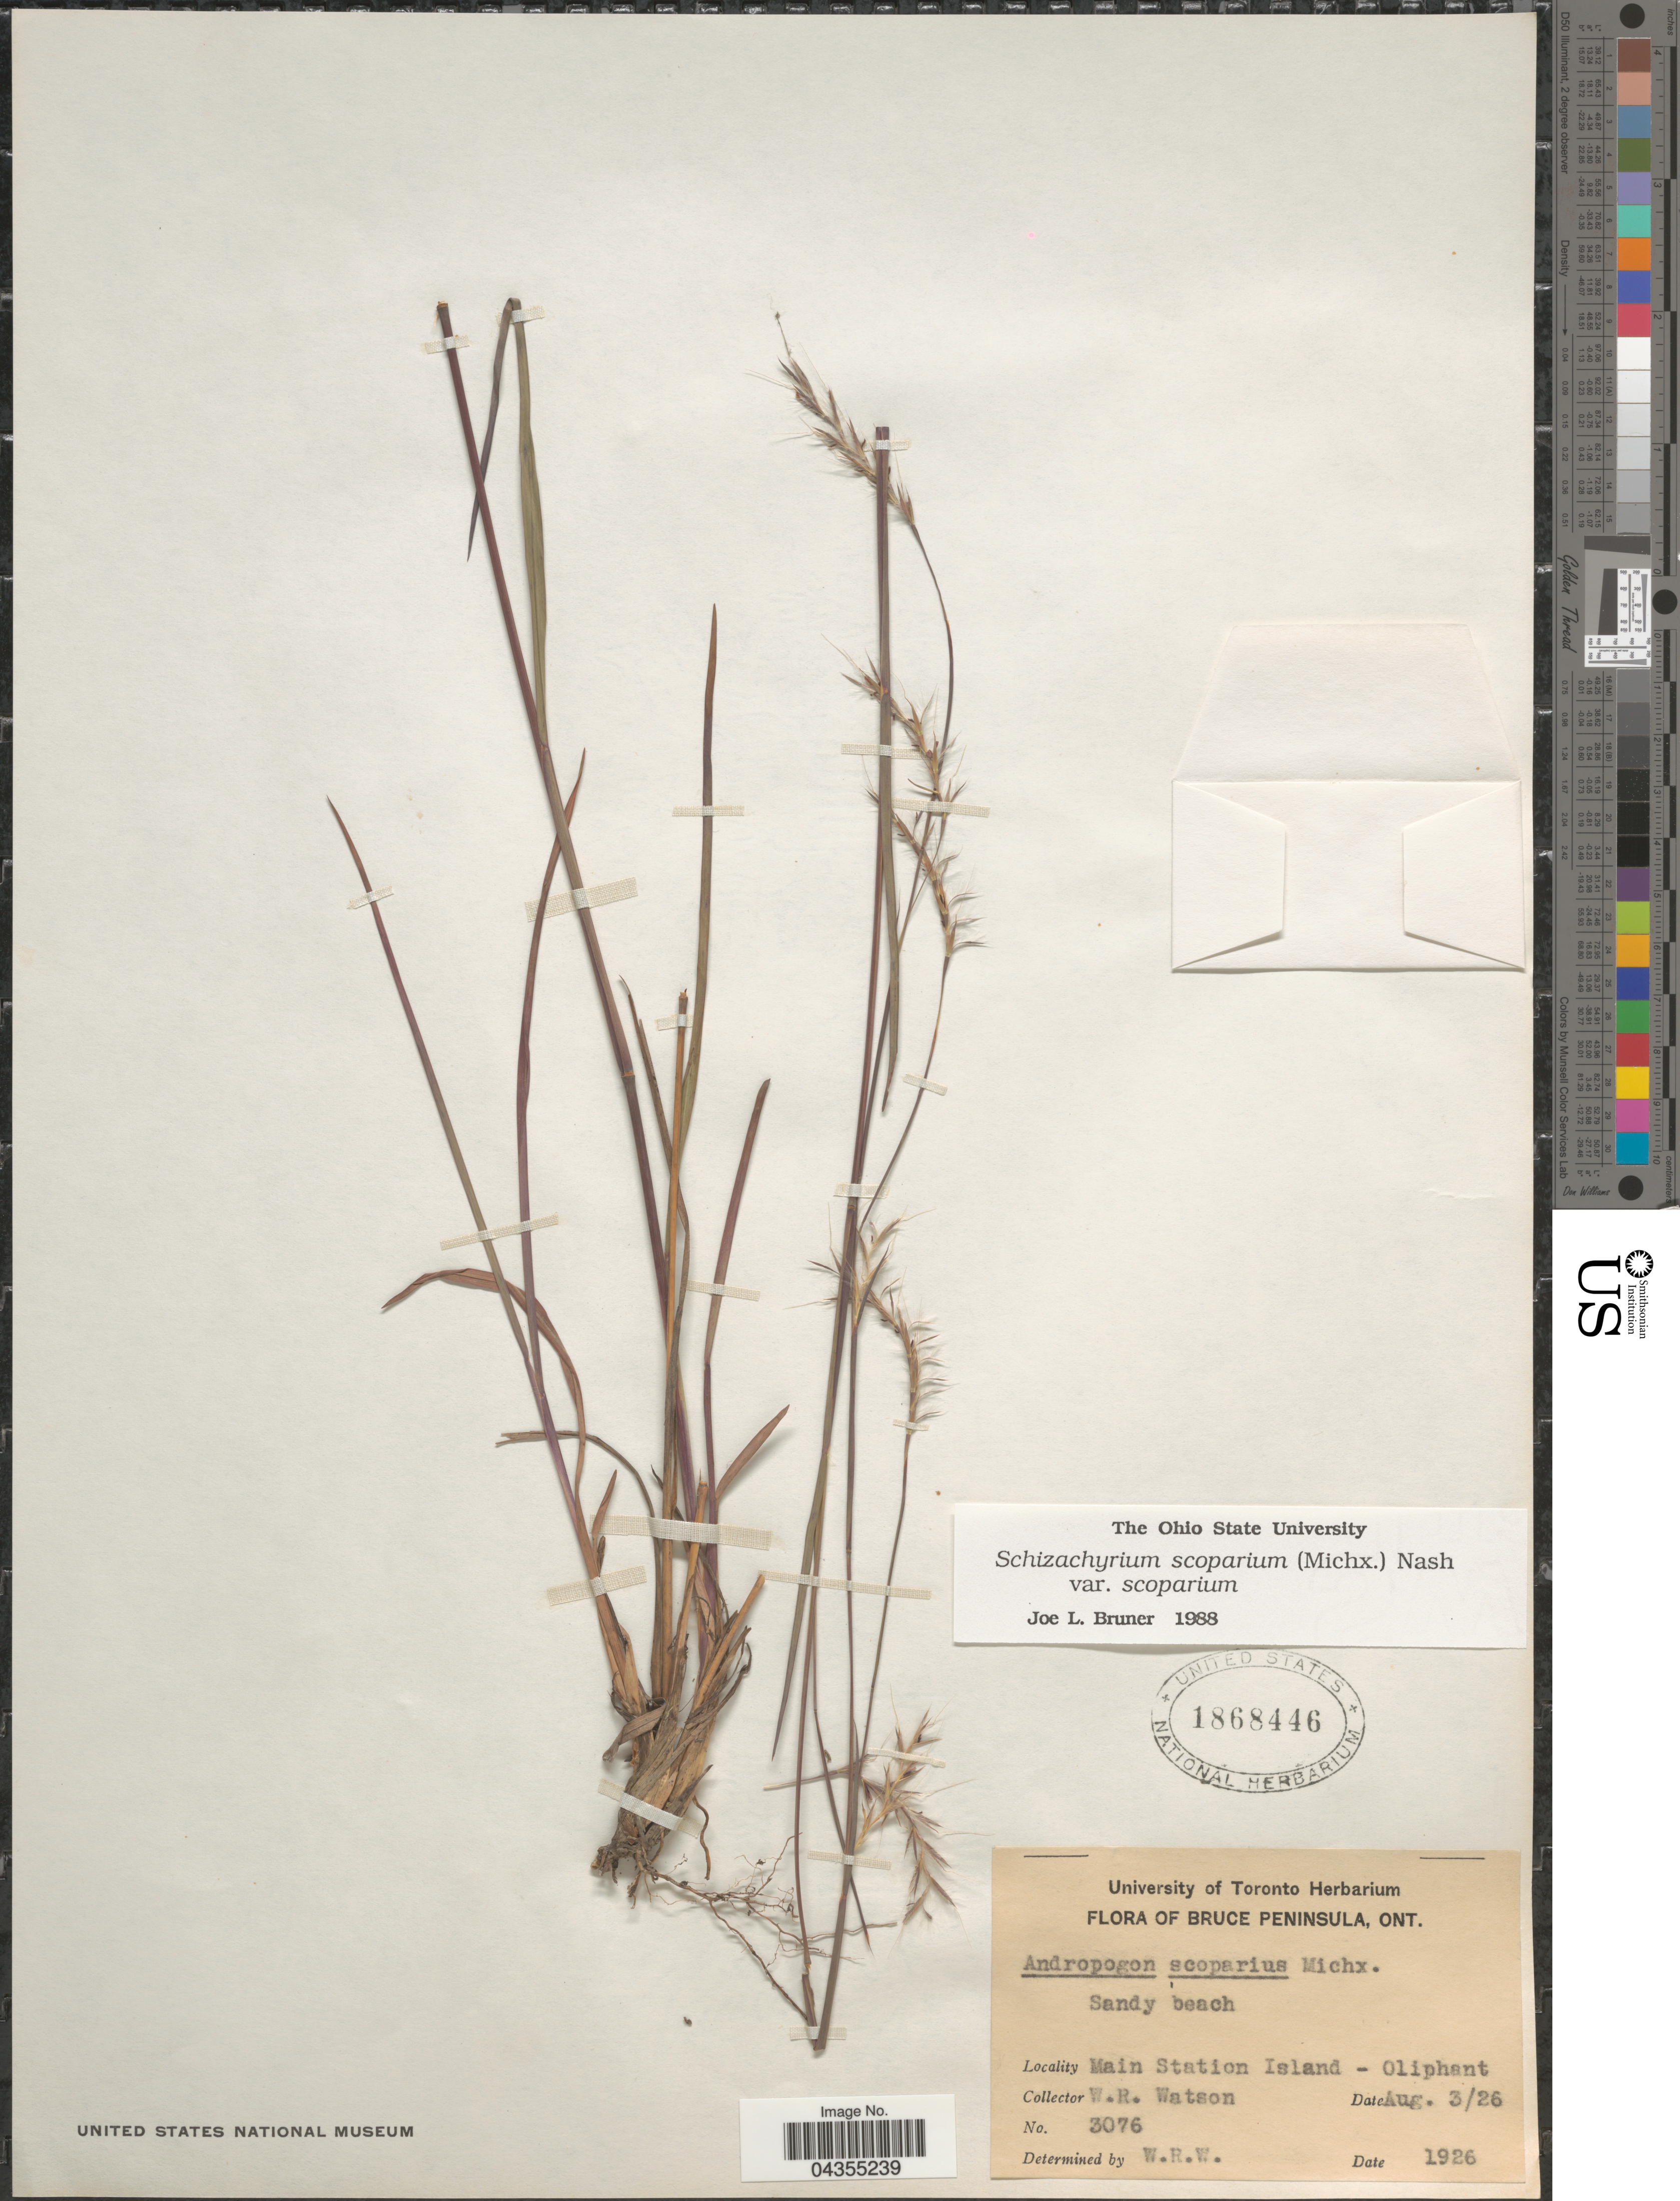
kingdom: Plantae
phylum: Tracheophyta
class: Liliopsida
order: Poales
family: Poaceae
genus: Schizachyrium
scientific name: Schizachyrium scoparium var. scoparium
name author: (Michx.) Nash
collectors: W. R. Watson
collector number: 3076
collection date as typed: Transcribed d/m/y: 3/8/26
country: Canada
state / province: Ontario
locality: Bruce Peninsula. Main Station Island - Oliphant.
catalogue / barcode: US 1868446